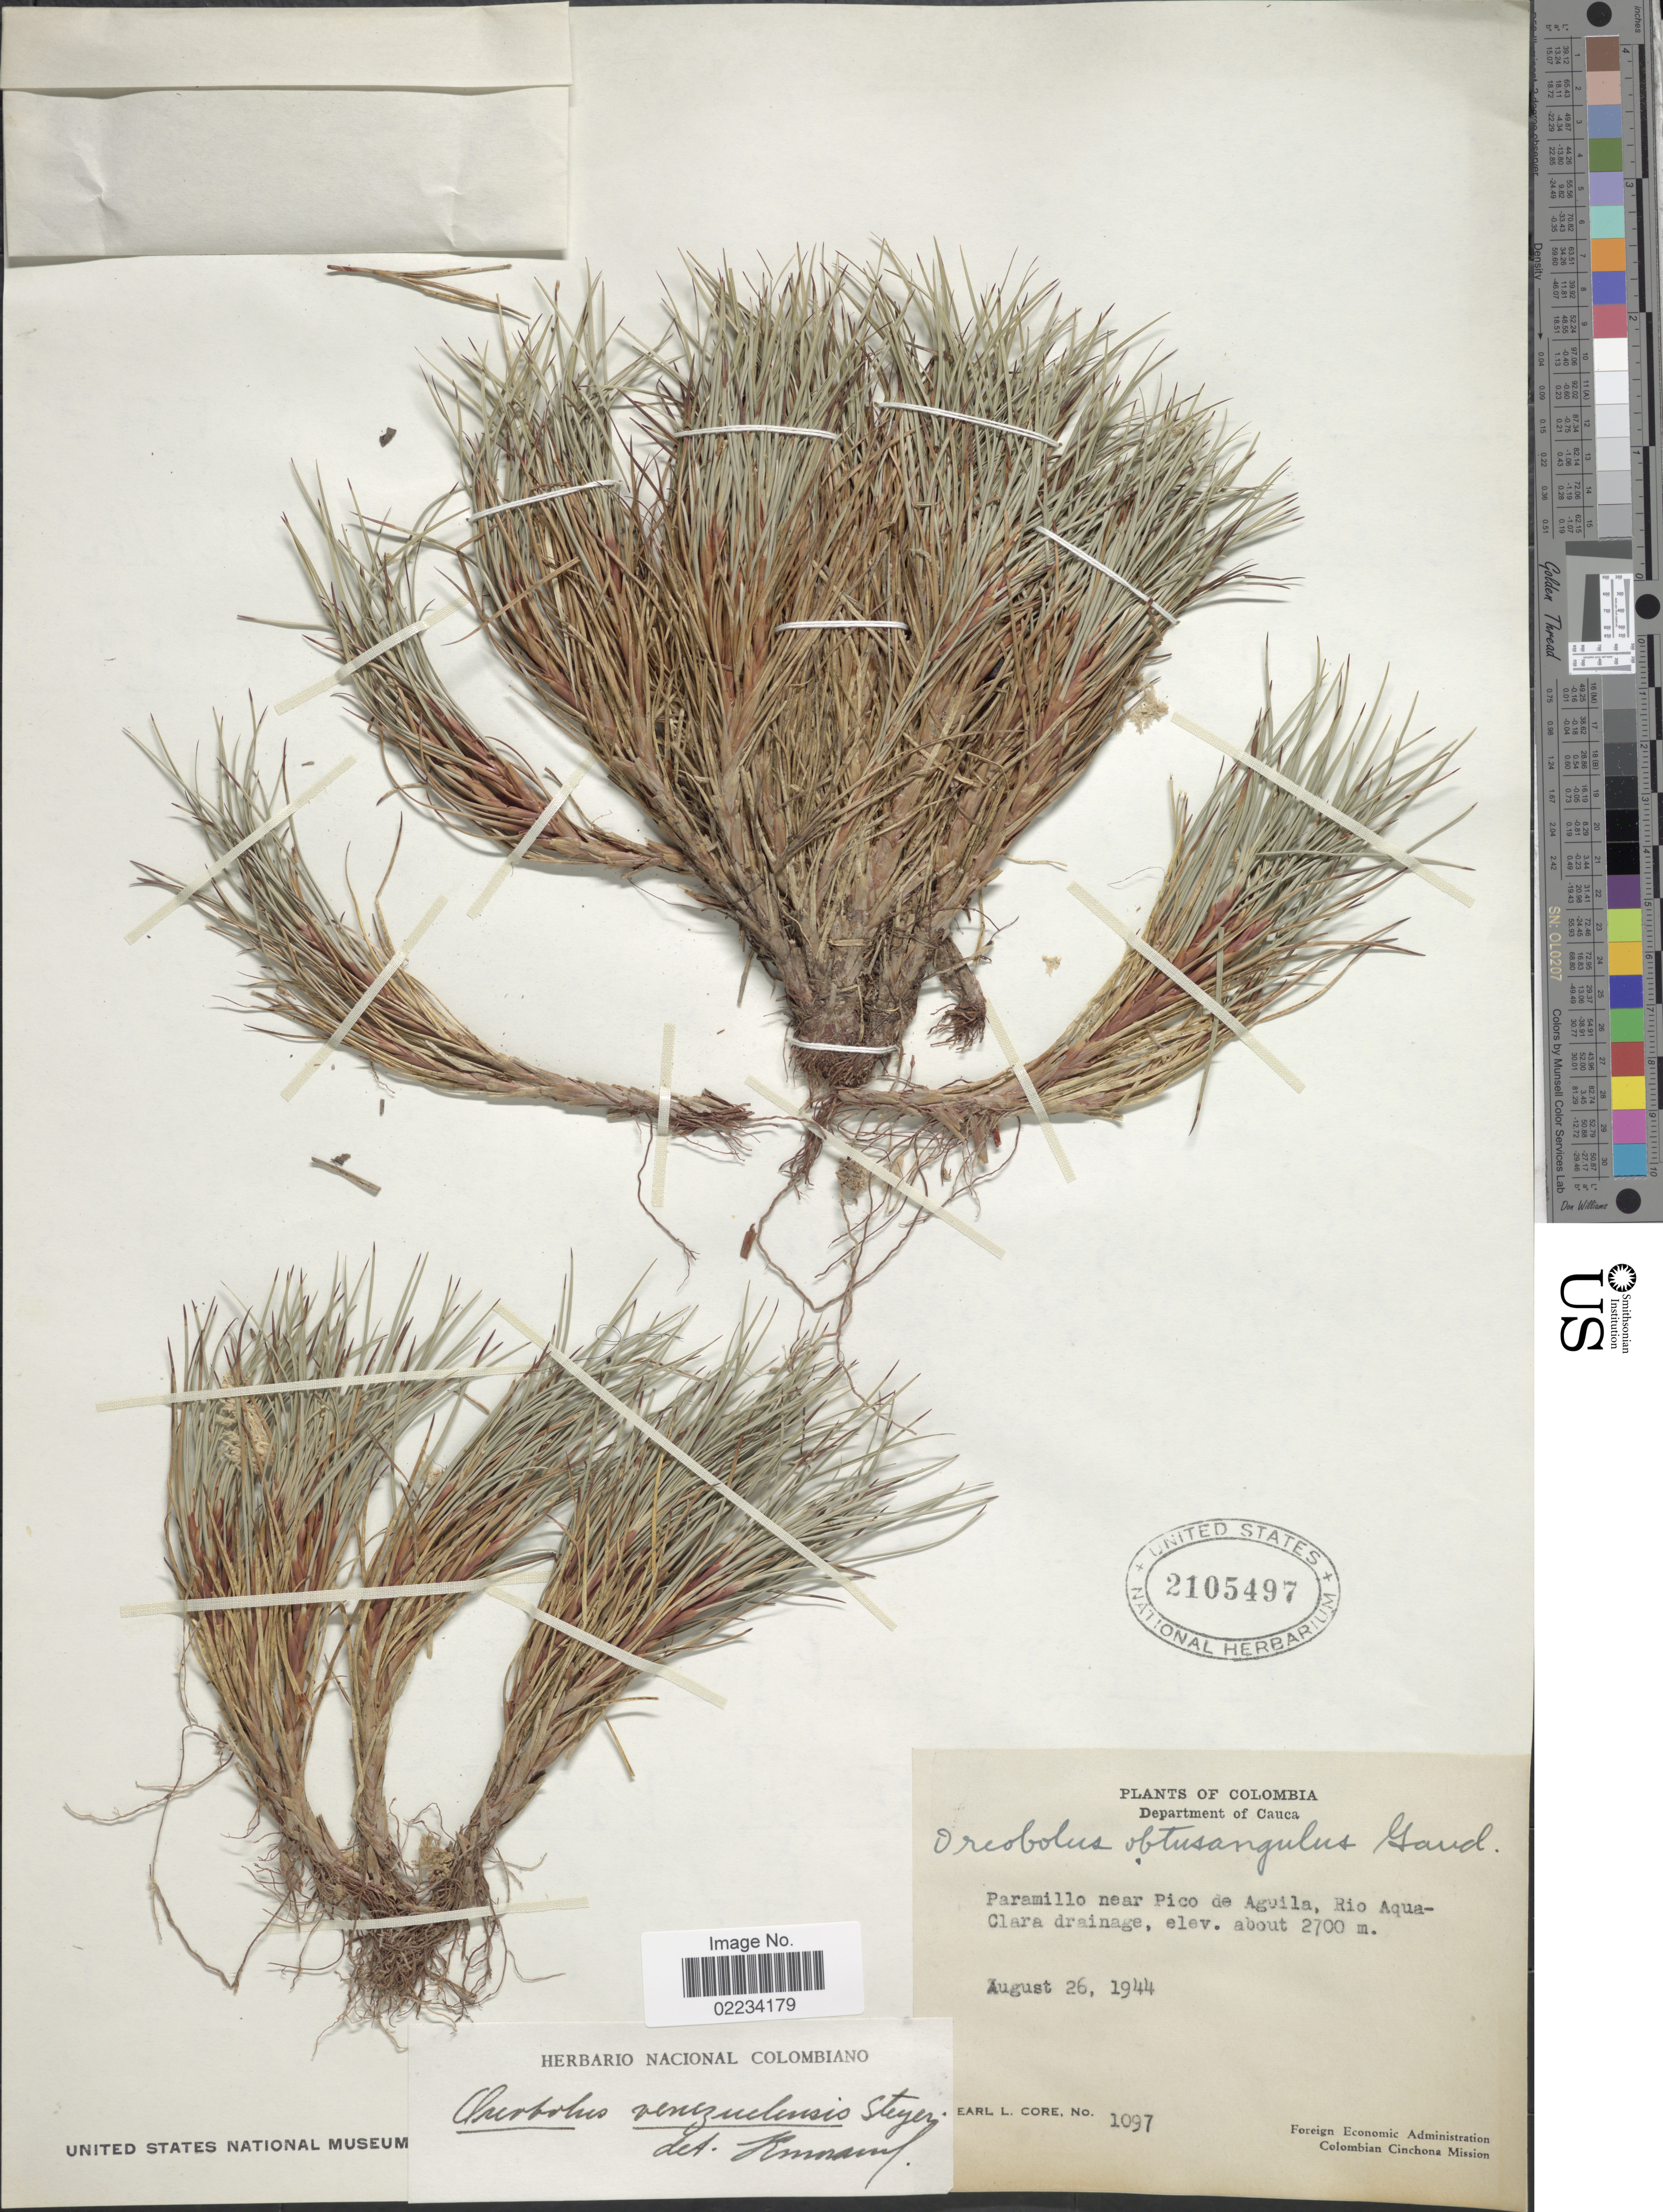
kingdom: Plantae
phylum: Tracheophyta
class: Liliopsida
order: Poales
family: Cyperaceae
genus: Oreobolus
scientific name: Oreobolus venezuelensis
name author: Steyerm.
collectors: E. L. Core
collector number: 1097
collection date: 1944-08-26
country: Colombia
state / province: Cauca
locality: Department of Cauca, Paramillo near Pico de Aguila, Rio Aqua-Clara drainage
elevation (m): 2700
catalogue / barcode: US 2105497